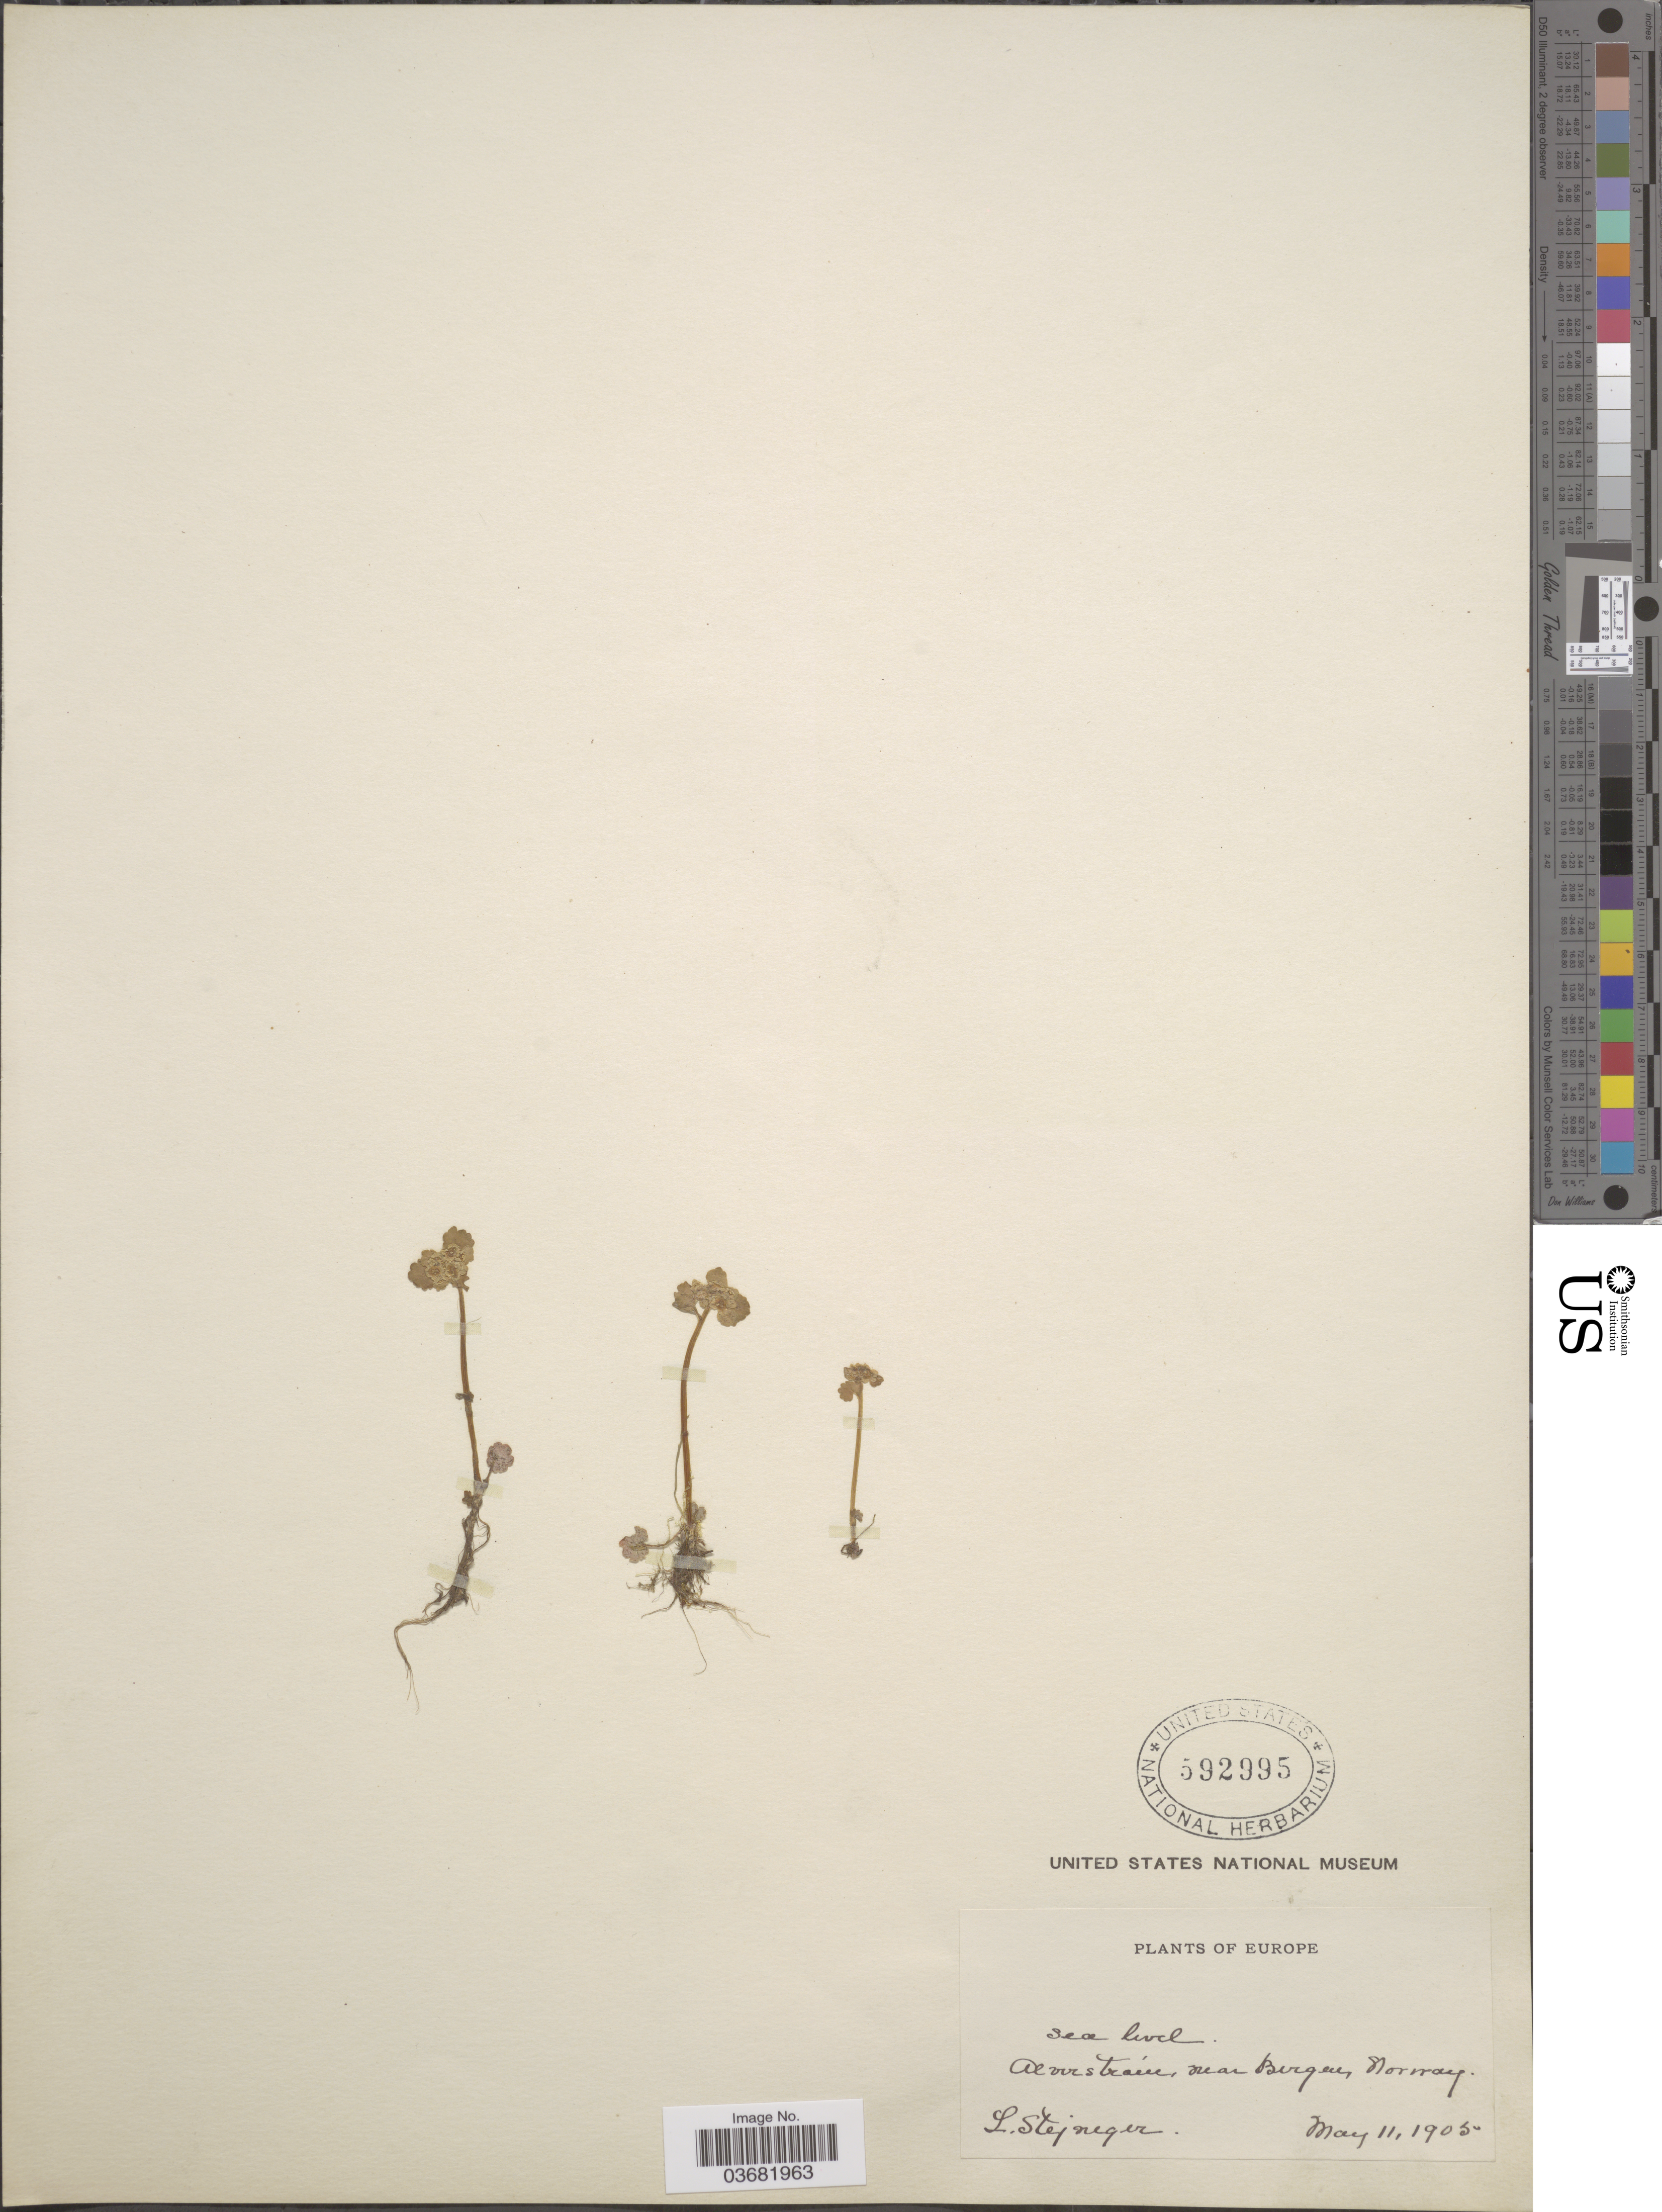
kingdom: Plantae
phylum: Tracheophyta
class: Magnoliopsida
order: Saxifragales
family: Saxifragaceae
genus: Chrysosplenium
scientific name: Chrysosplenium sp.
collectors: L. Stejneger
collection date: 1905-05-11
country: Norway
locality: Alverstrain, near Bergen.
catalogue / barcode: US 592995